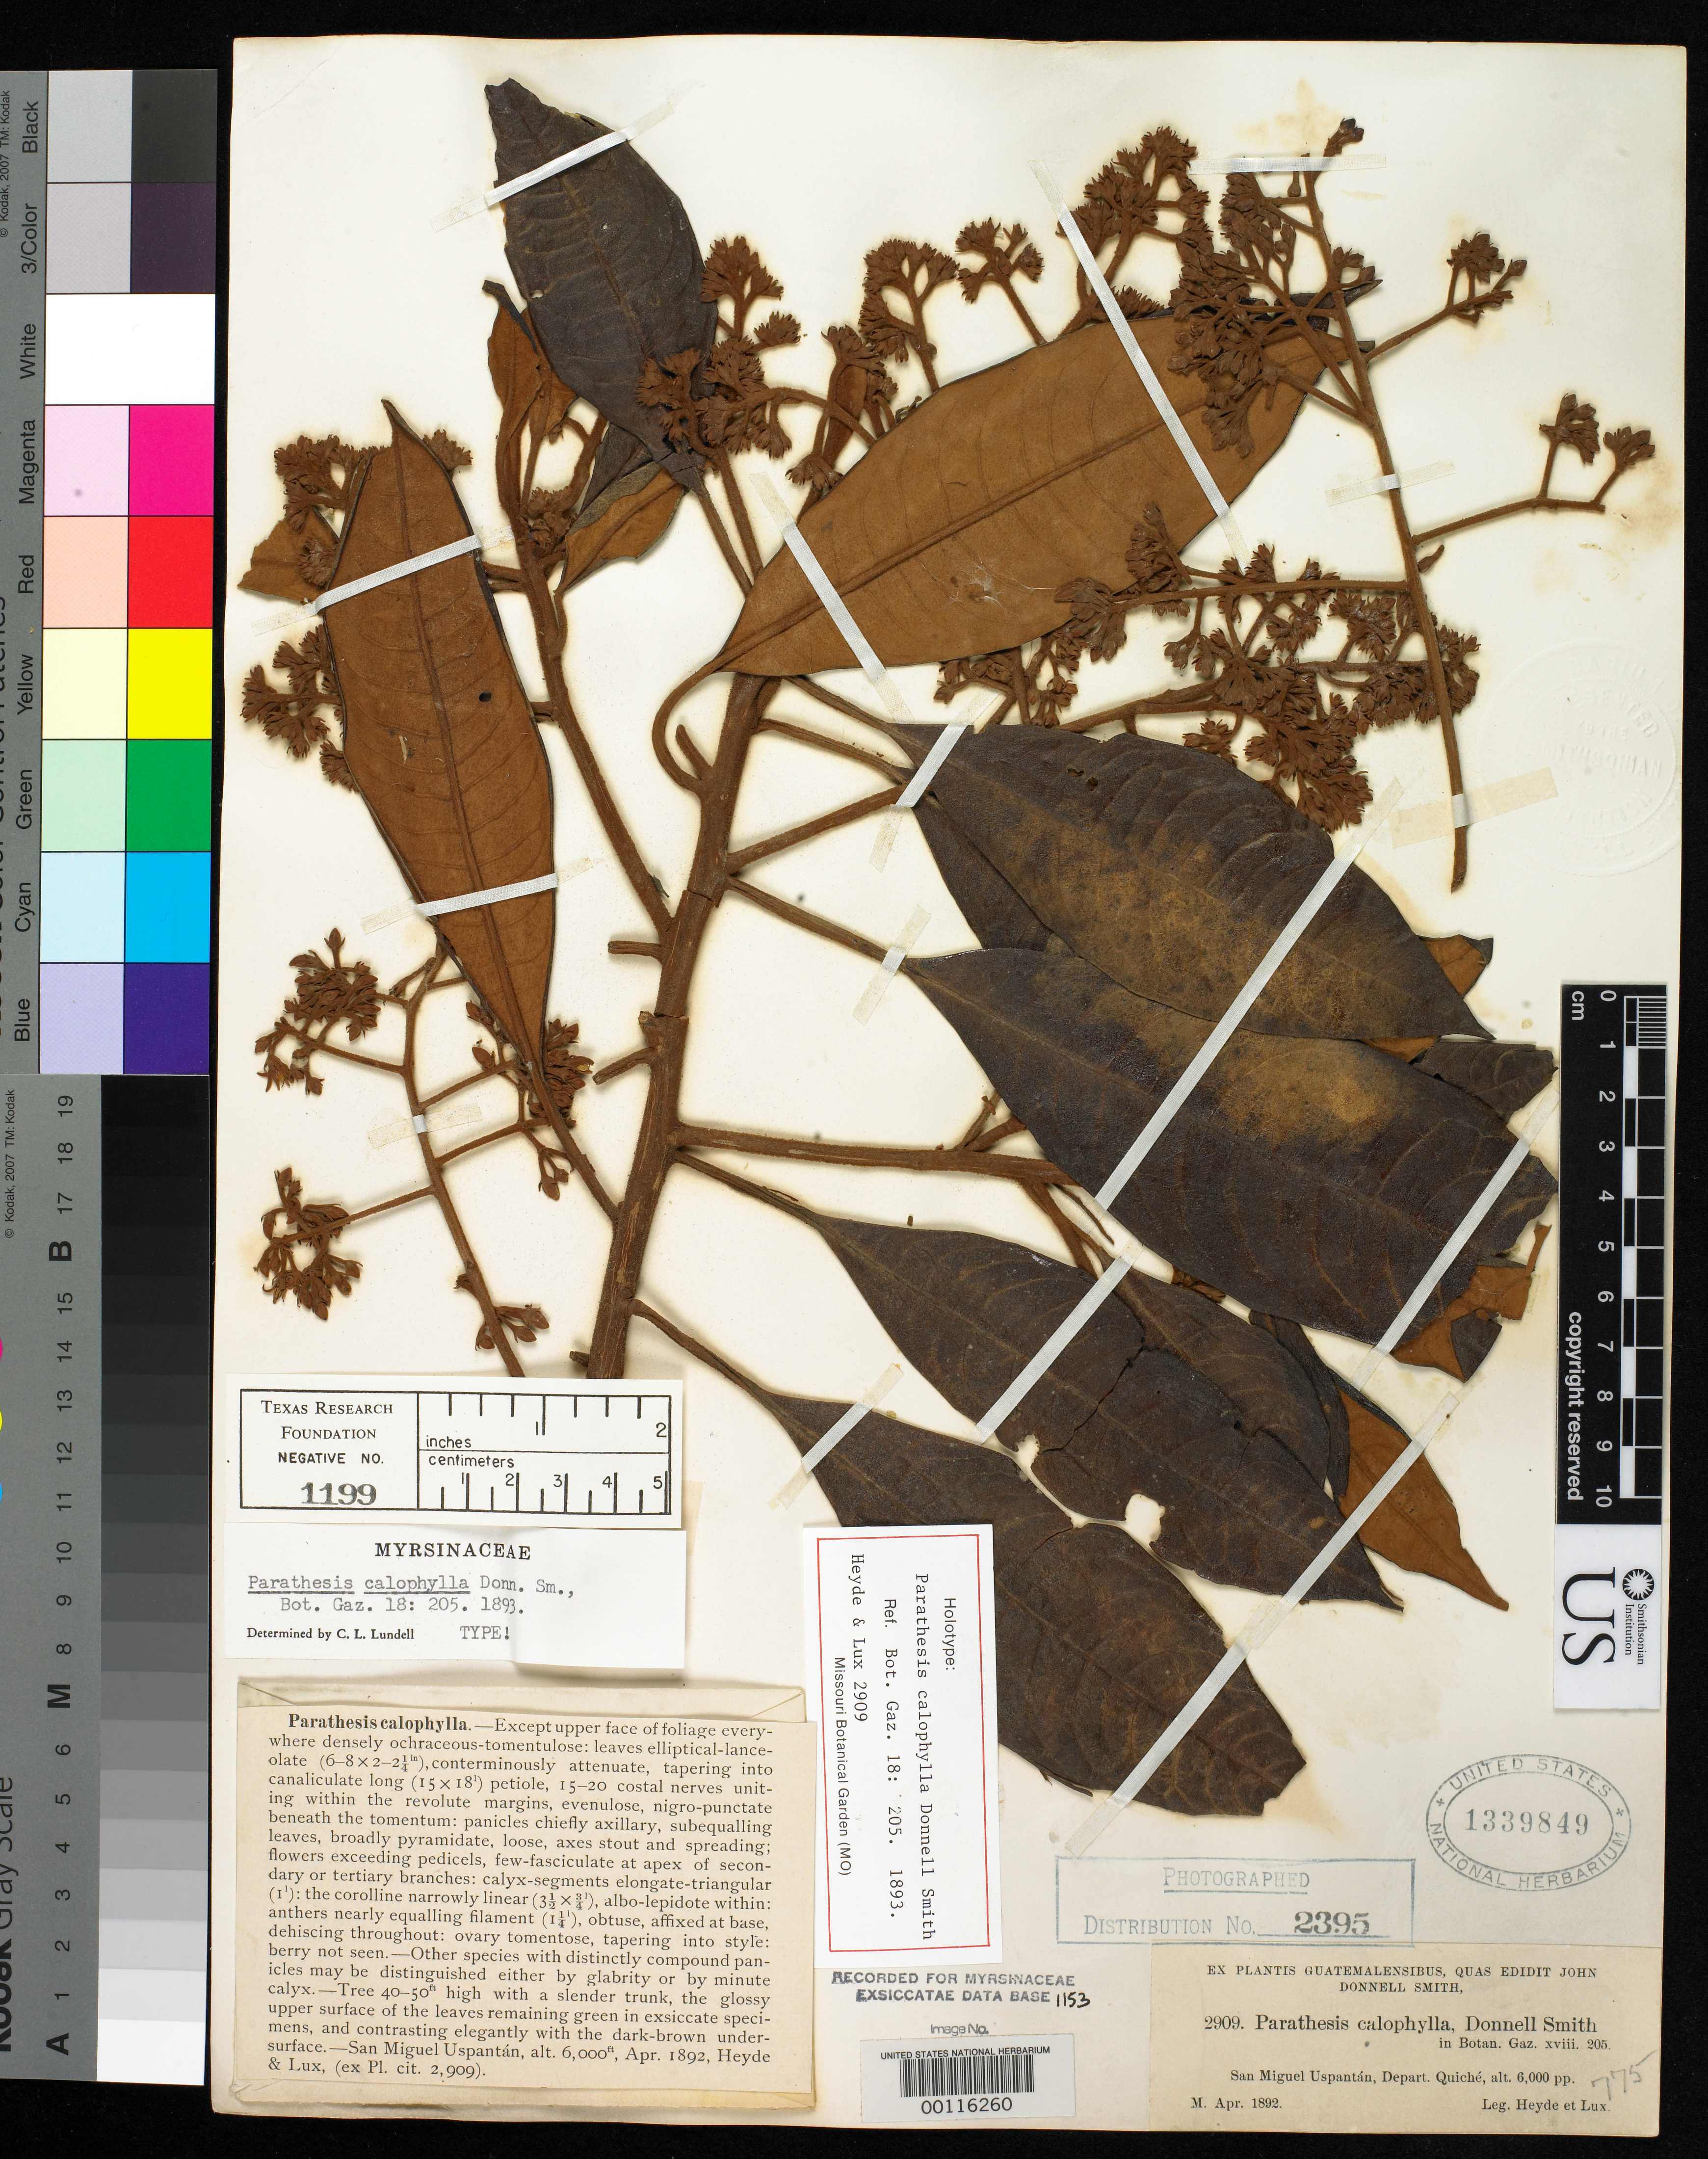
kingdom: Plantae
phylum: Tracheophyta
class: Magnoliopsida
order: Ericales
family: Primulaceae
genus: Parathesis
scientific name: Parathesis calophylla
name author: Donn. Sm.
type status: Holotype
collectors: E. T. Heyde & E. Lux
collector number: J.D.S. 2909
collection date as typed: Apr 1892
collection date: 1892-04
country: Guatemala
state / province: El Quiché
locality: San Miguel Uspantán.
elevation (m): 1829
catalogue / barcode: US 1339849